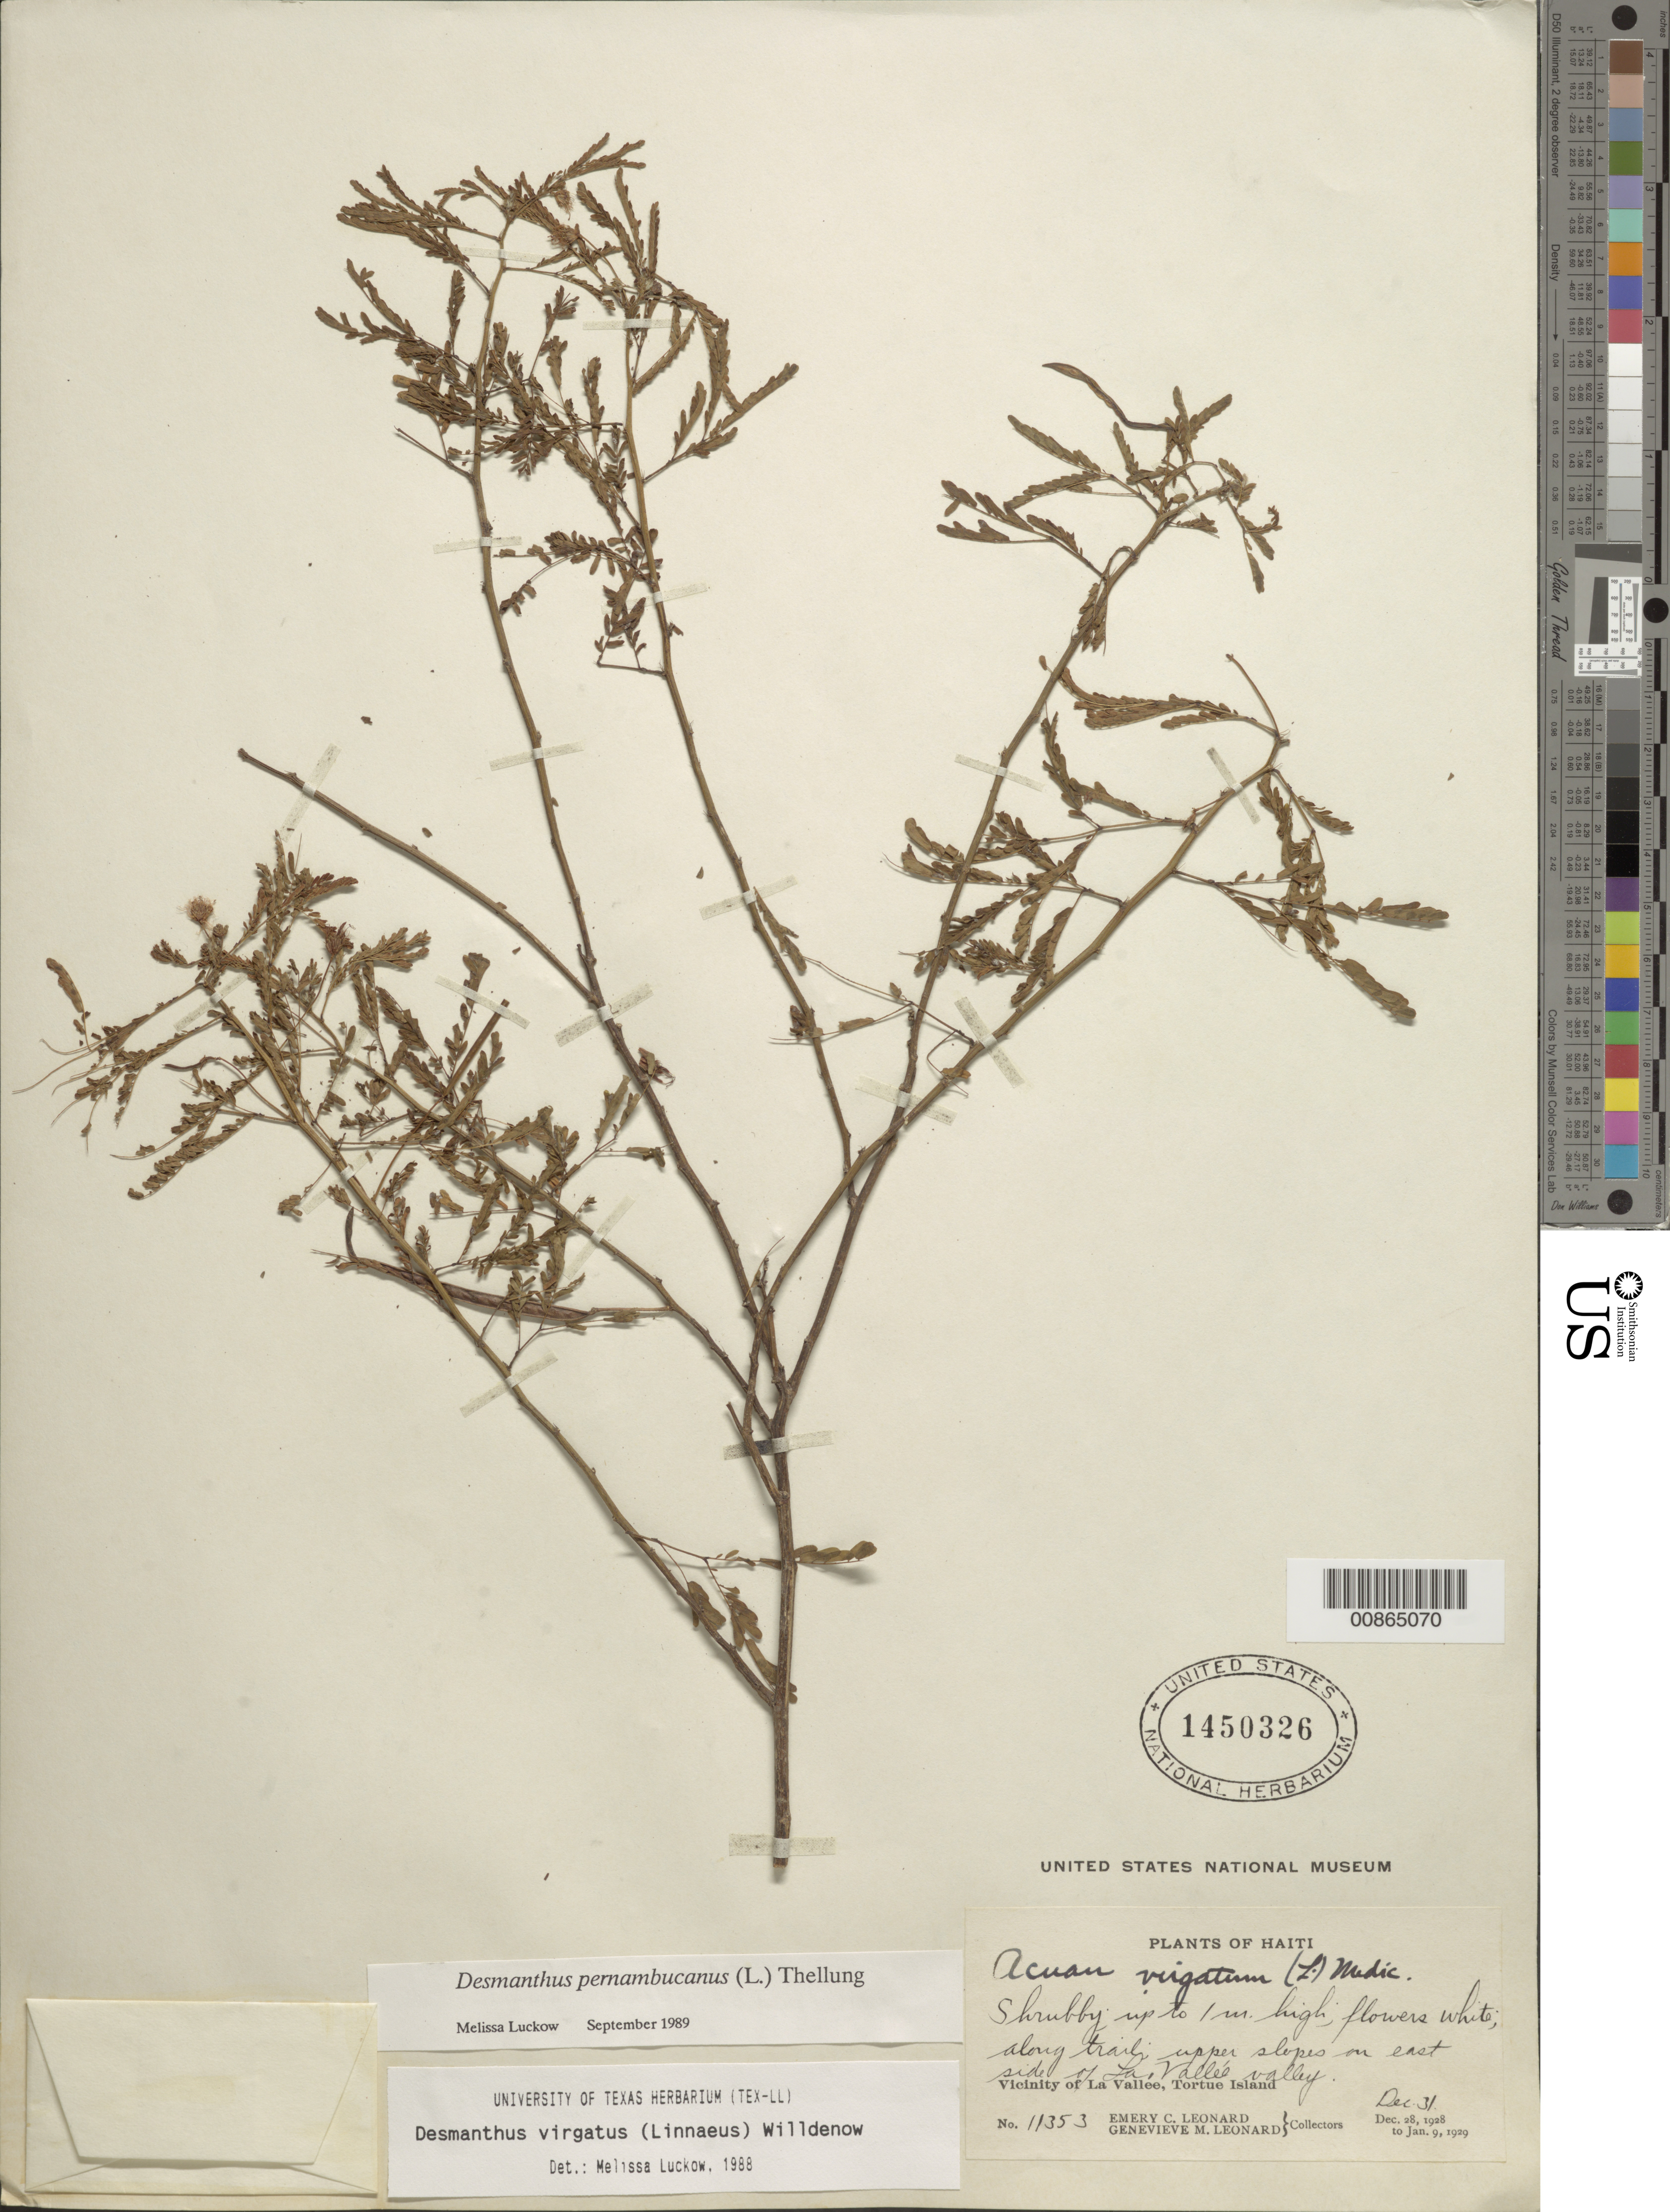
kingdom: Plantae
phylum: Tracheophyta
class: Magnoliopsida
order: Fabales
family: Fabaceae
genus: Desmanthus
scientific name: Desmanthus pernambucanus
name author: (L.) Thell.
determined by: Luckow, M. A.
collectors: E. C. Leonard & G. M. Leonard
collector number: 11353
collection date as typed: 31 Dec 1928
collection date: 1928-12-31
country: Haiti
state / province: Nord-Óuest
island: Île de la Tortue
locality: Vicinity of La Vallée, Tortue Island. Upper slopes on east side of La Vallée Valley.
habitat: Along trail.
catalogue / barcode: US 1450326